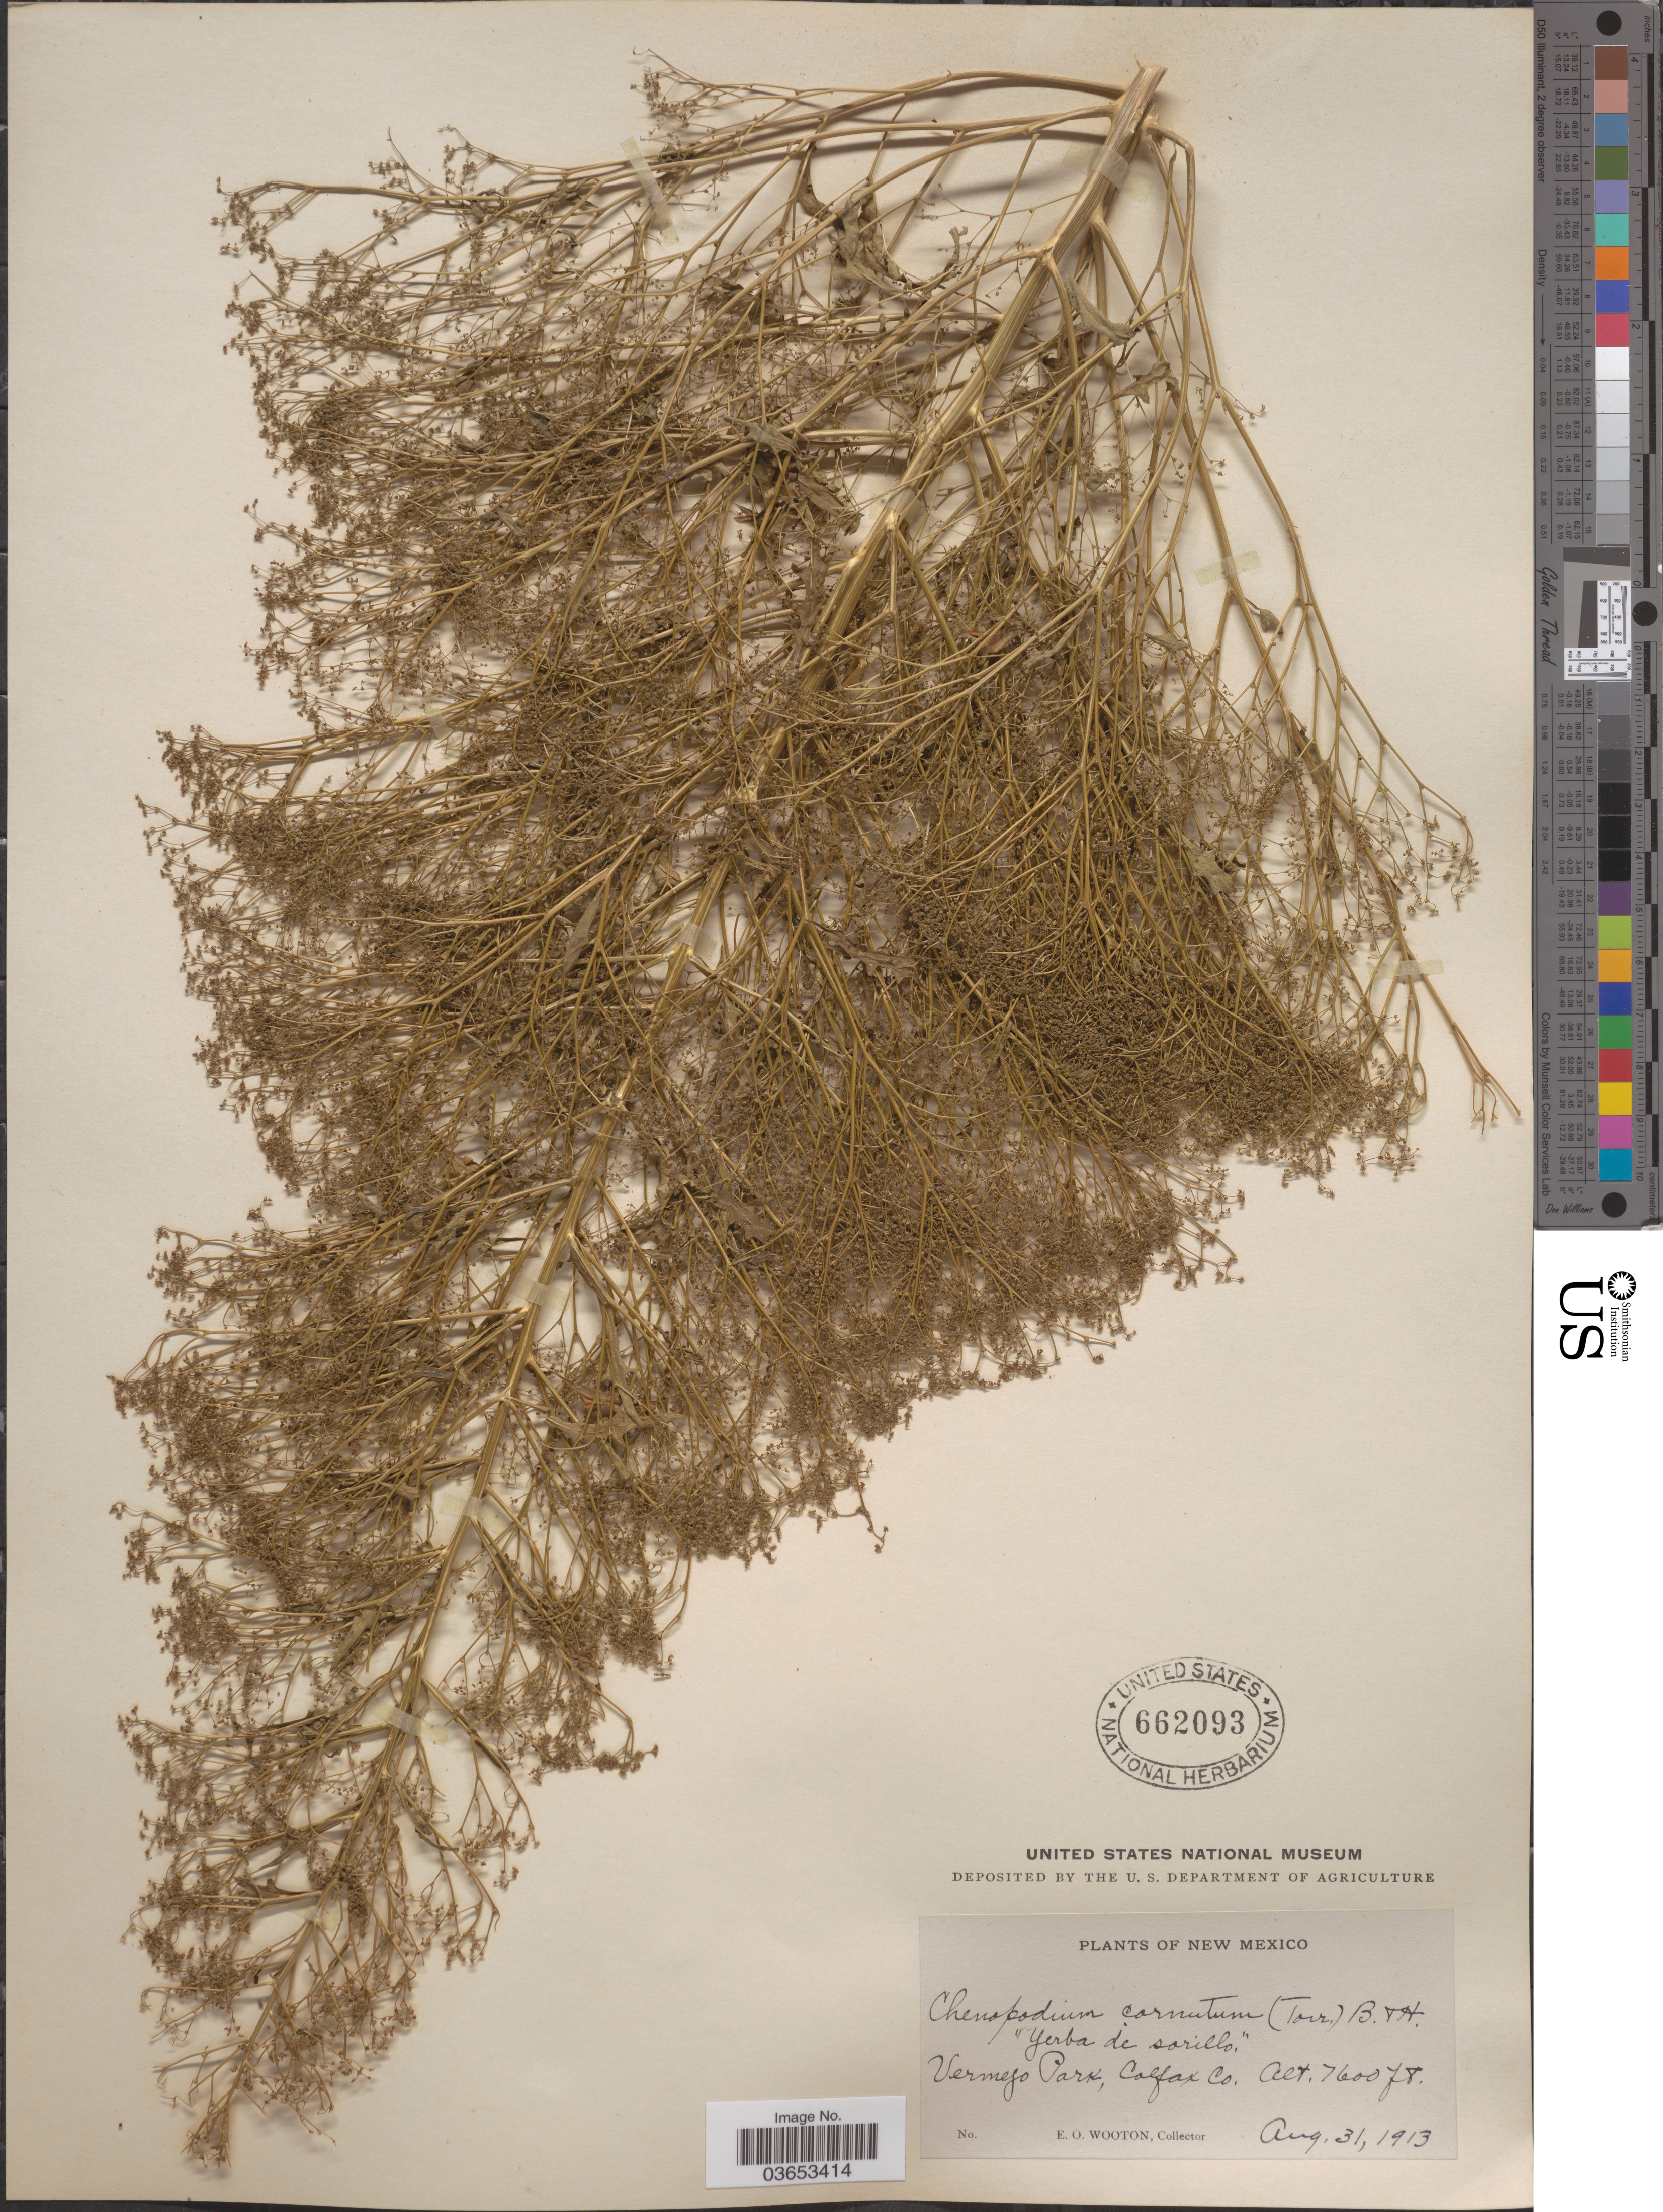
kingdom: Plantae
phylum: Tracheophyta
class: Magnoliopsida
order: Caryophyllales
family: Amaranthaceae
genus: Chenopodium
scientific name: Chenopodium incisum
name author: Poir.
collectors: E. O. Wooton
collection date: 1913-08-31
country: United States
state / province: New Mexico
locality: Vermejo Park, Colfax Co.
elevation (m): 2316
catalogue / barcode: US 662093